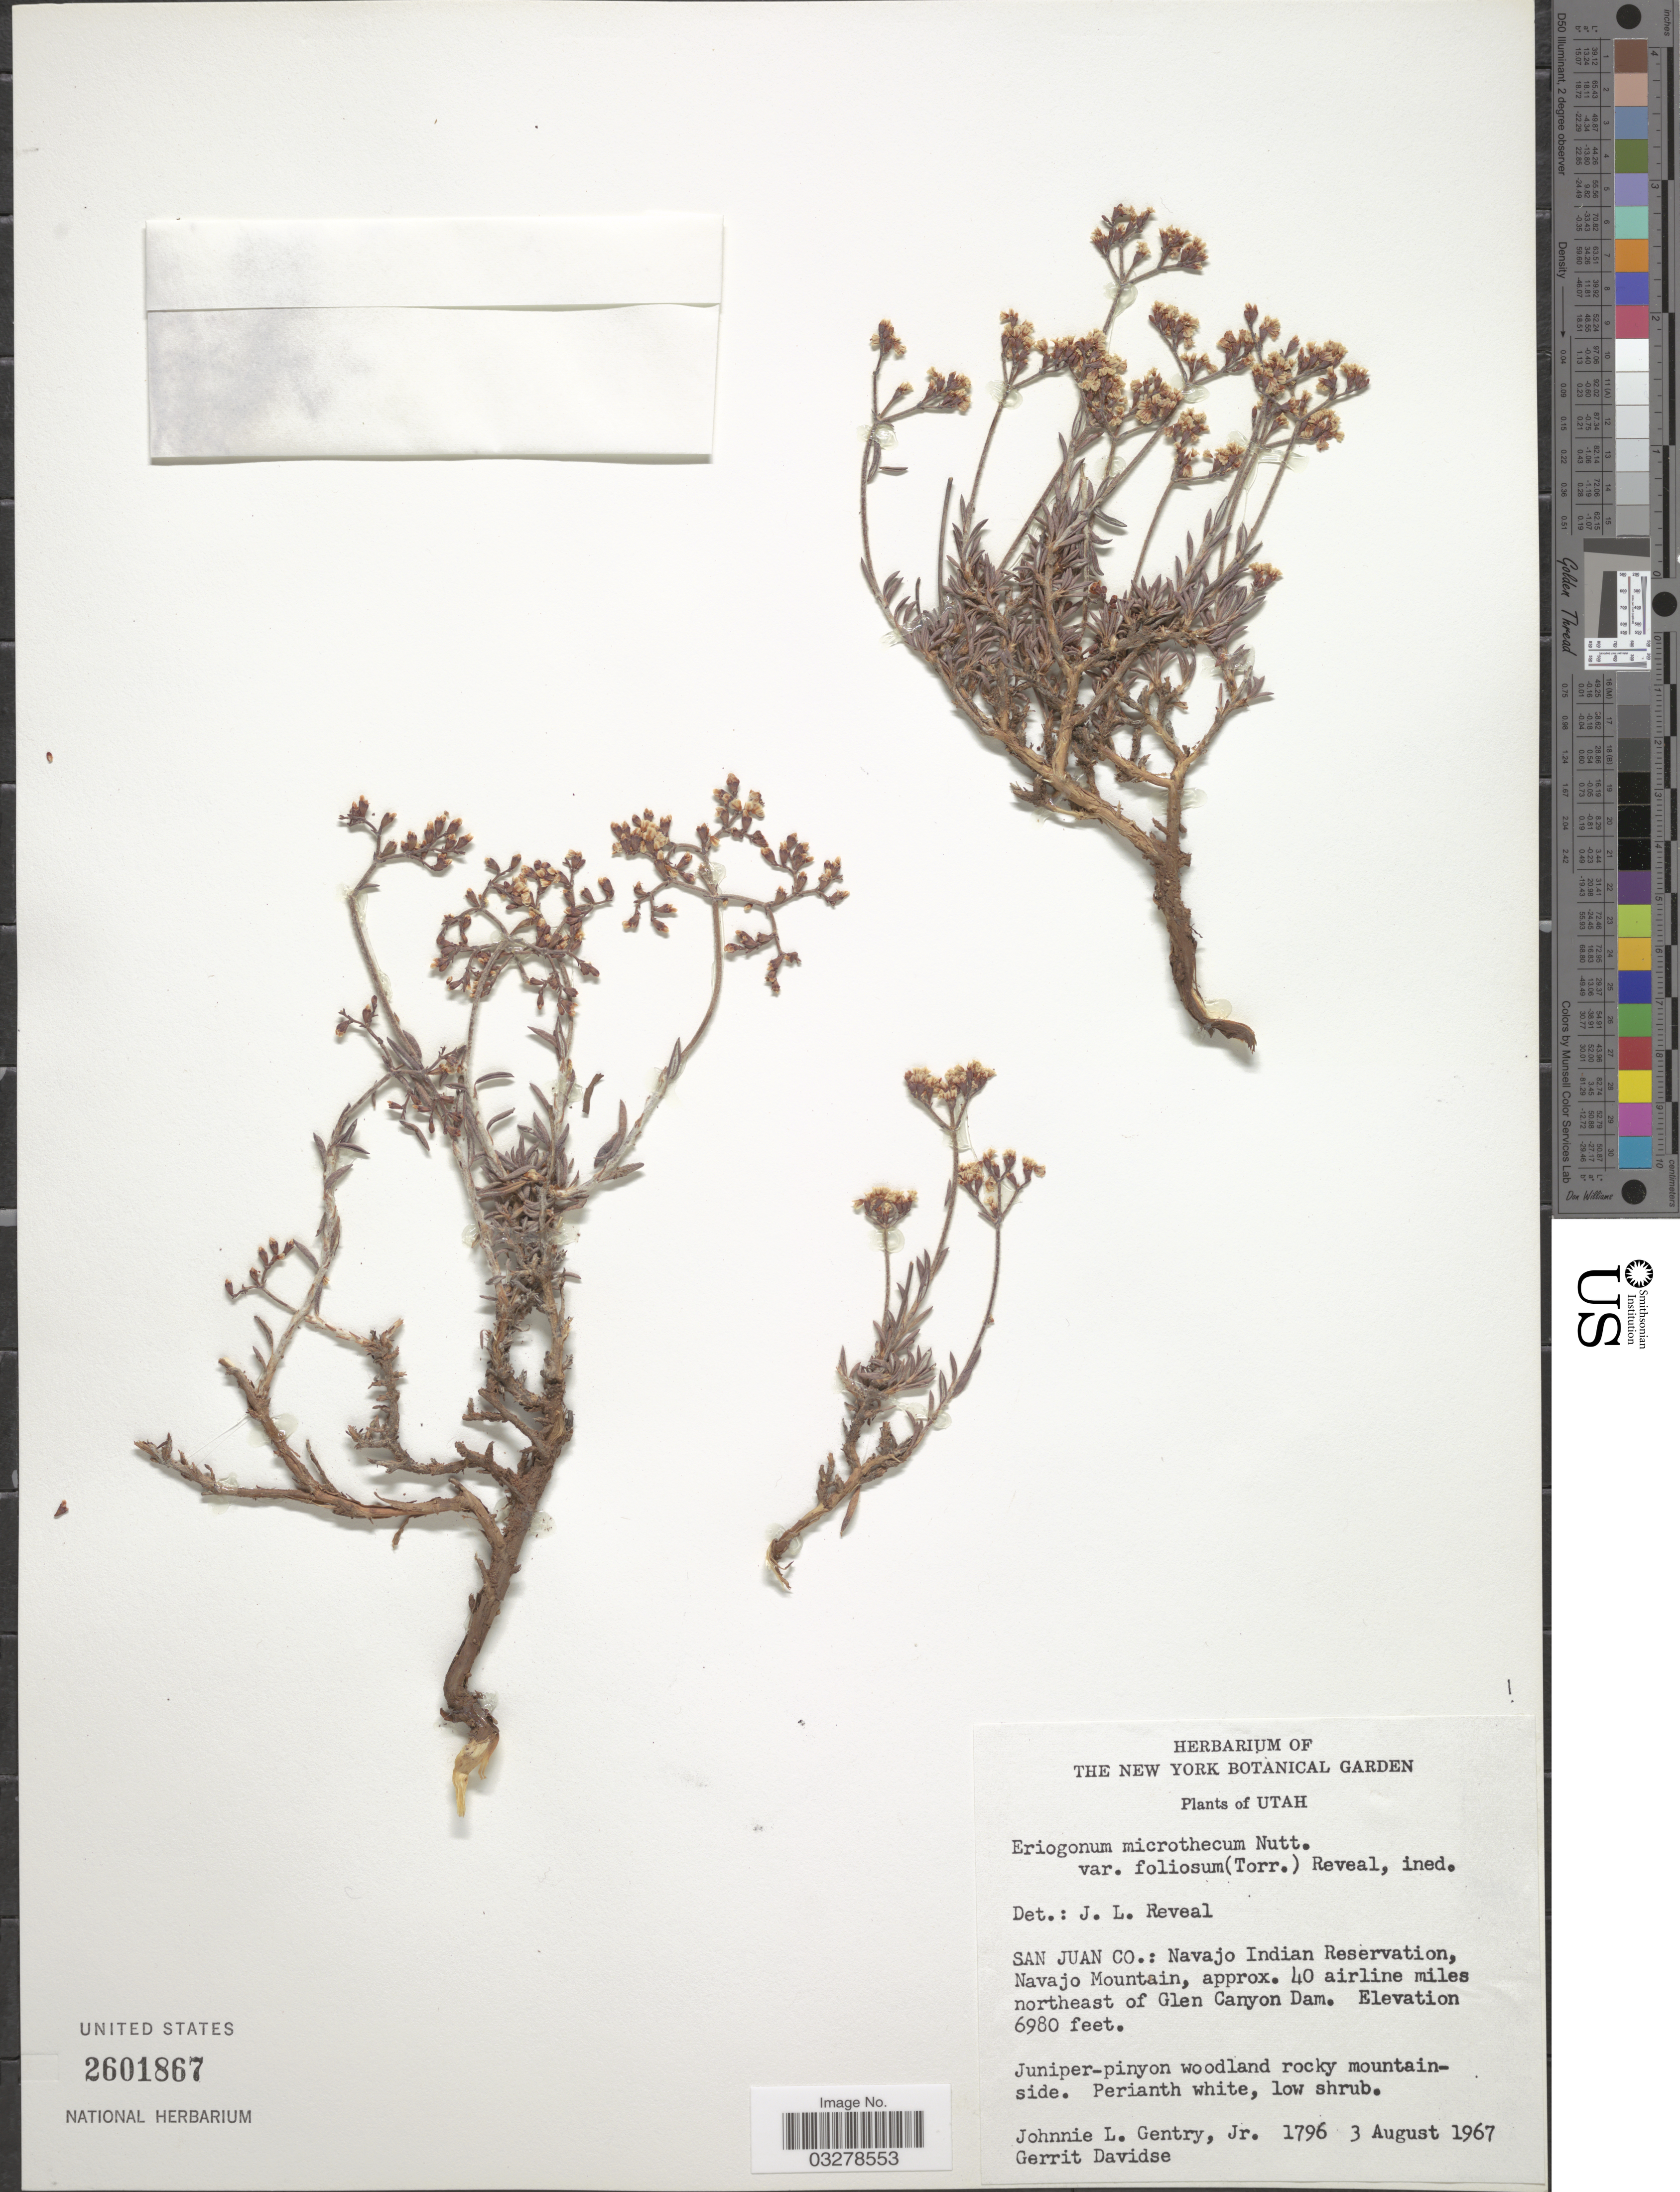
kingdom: Plantae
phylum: Tracheophyta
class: Magnoliopsida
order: Caryophyllales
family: Polygonaceae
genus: Eriogonum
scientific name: Eriogonum microtheca var. foliosum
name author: (Torr. & A. Gray) Reveal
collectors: J. L. Gentry & G. Davidse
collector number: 1796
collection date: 1967-08-03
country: United States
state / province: Utah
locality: San Juan Co.: Navajo Indian Reservation, Navajo Mountain, approx. 40 airline miles northeast of Glen Canyon Dam.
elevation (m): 2128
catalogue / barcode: US 2601867